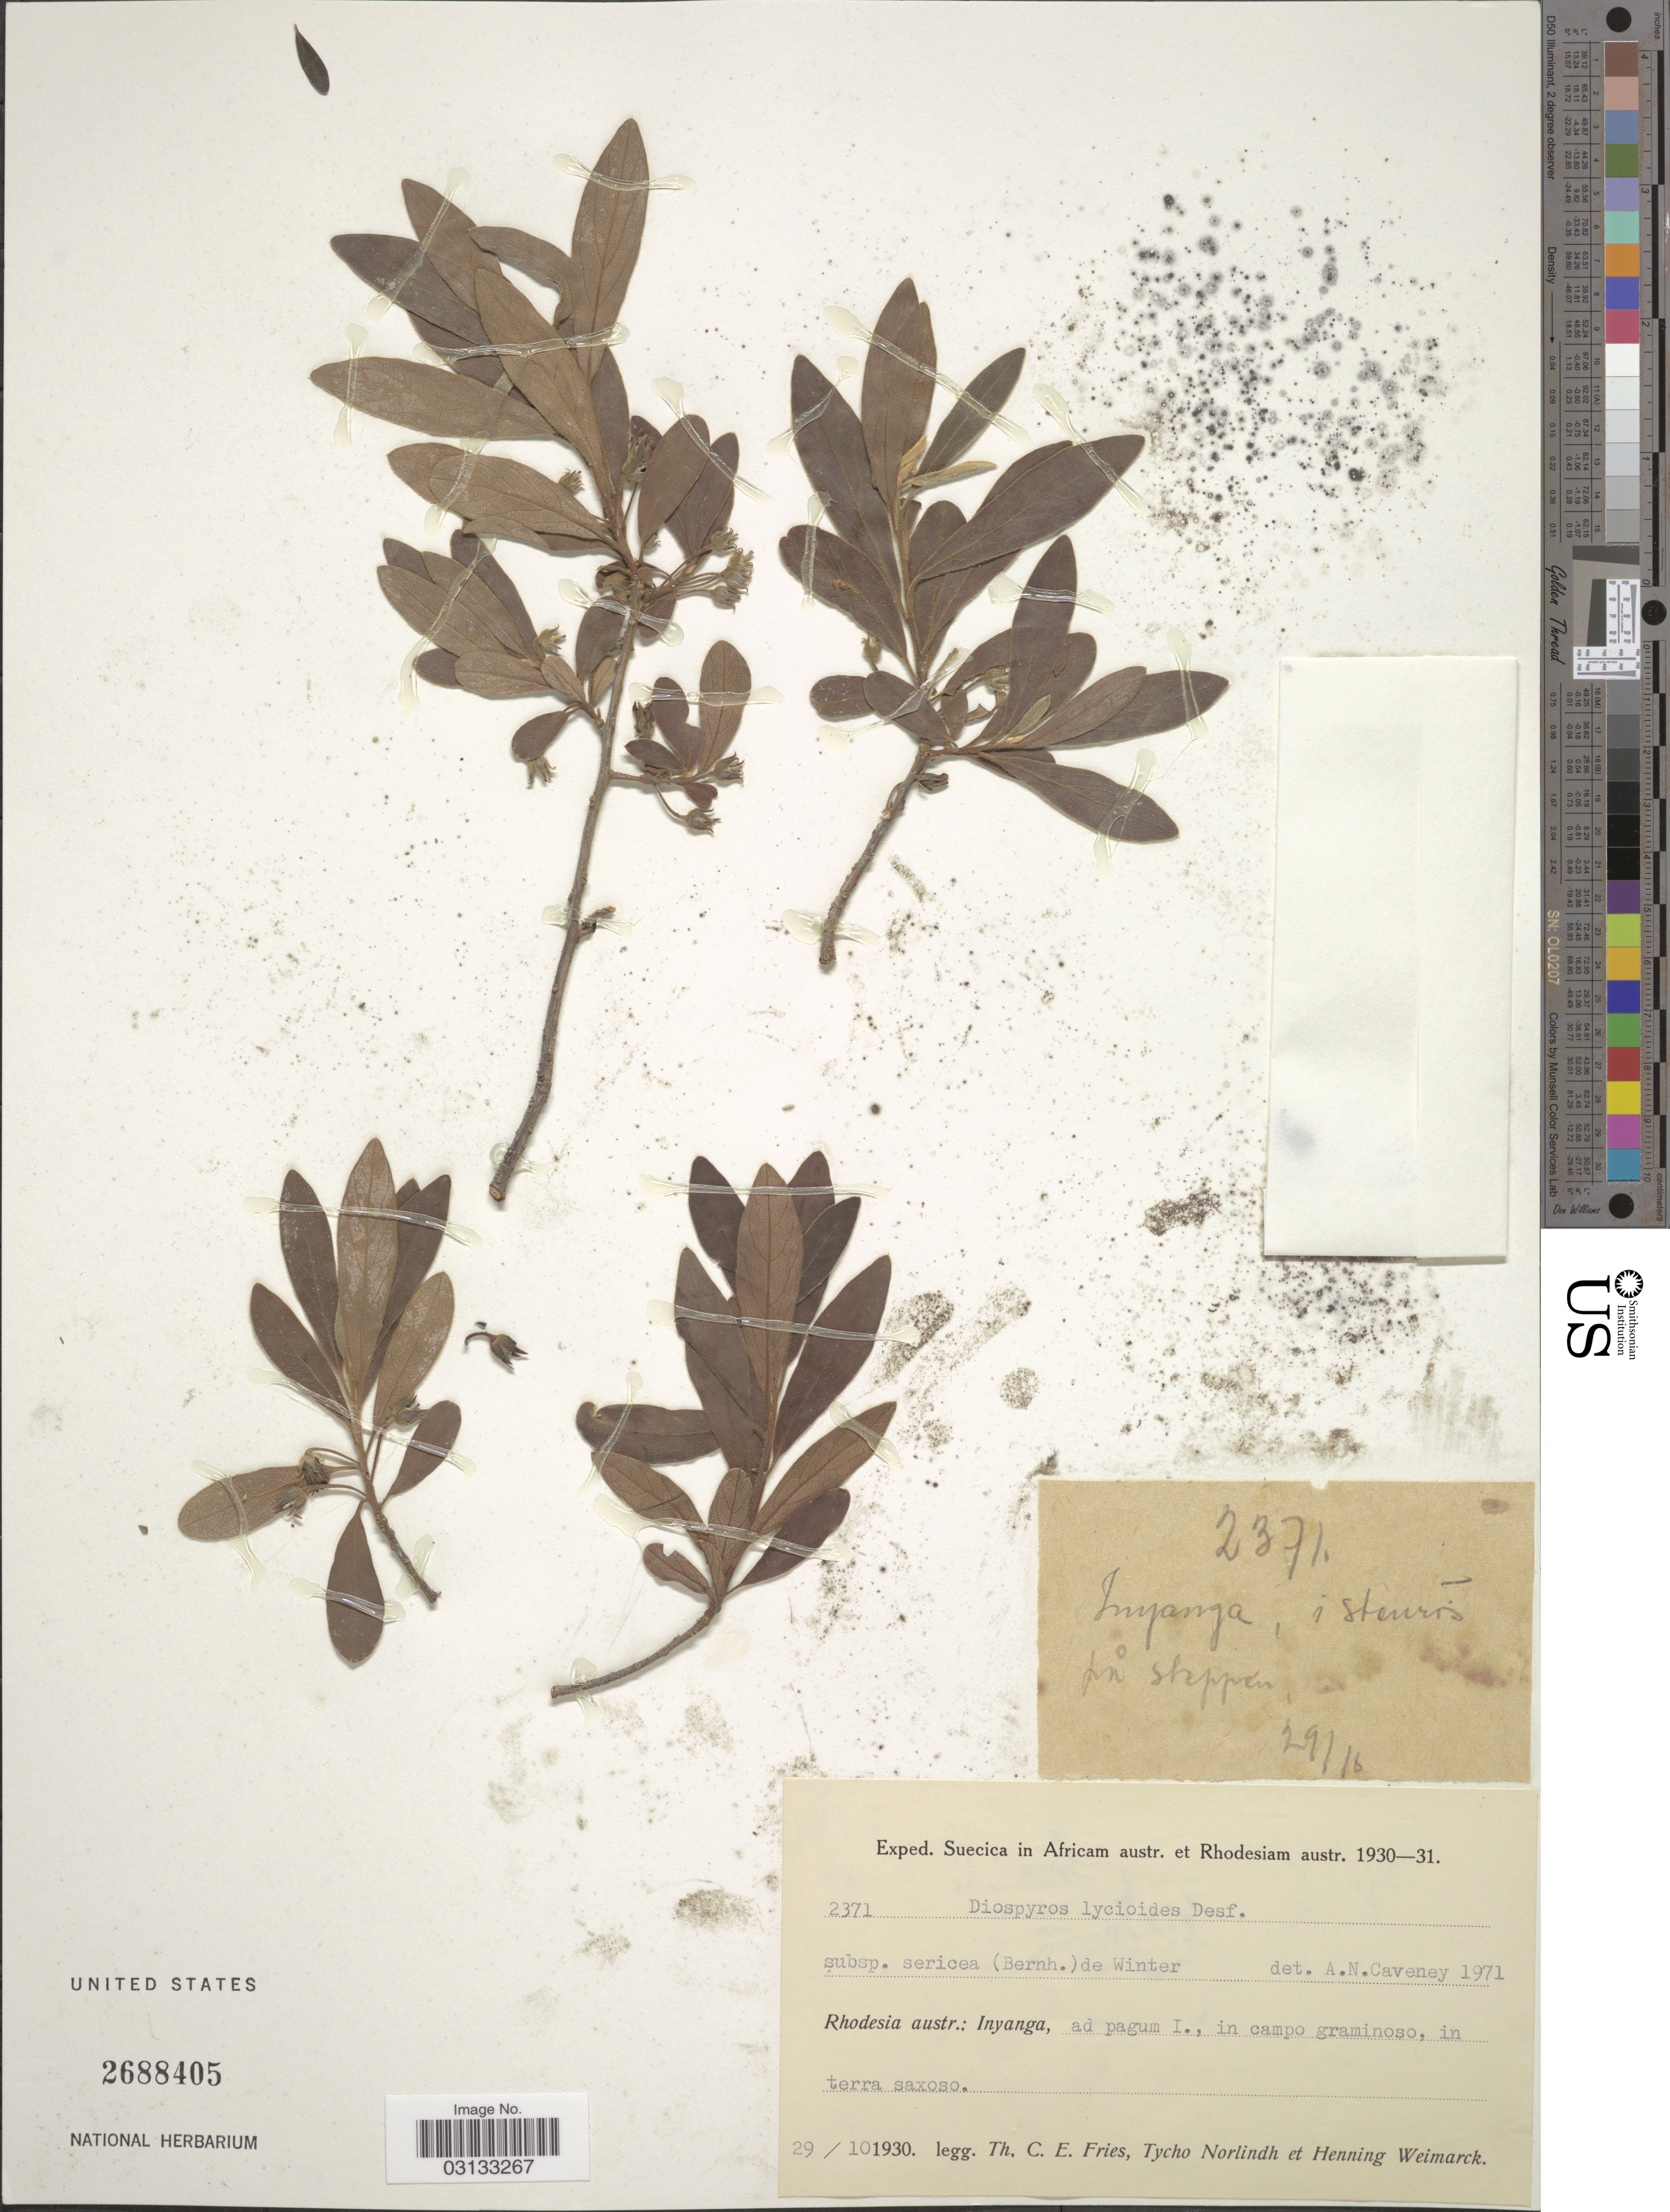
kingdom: Plantae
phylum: Tracheophyta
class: Magnoliopsida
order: Ericales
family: Ebenaceae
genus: Diospyros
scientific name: Diospyros lycioides subsp. sericea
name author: Desf.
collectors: T. C. E. Fries, N. T. Norlindh & H. Weimarck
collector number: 2371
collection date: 1930-10-29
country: Zimbabwe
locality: Rhodesia austr.: Inyanga, ad pagum I., in campo graminoso, in terra saxoso.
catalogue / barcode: US 2688405